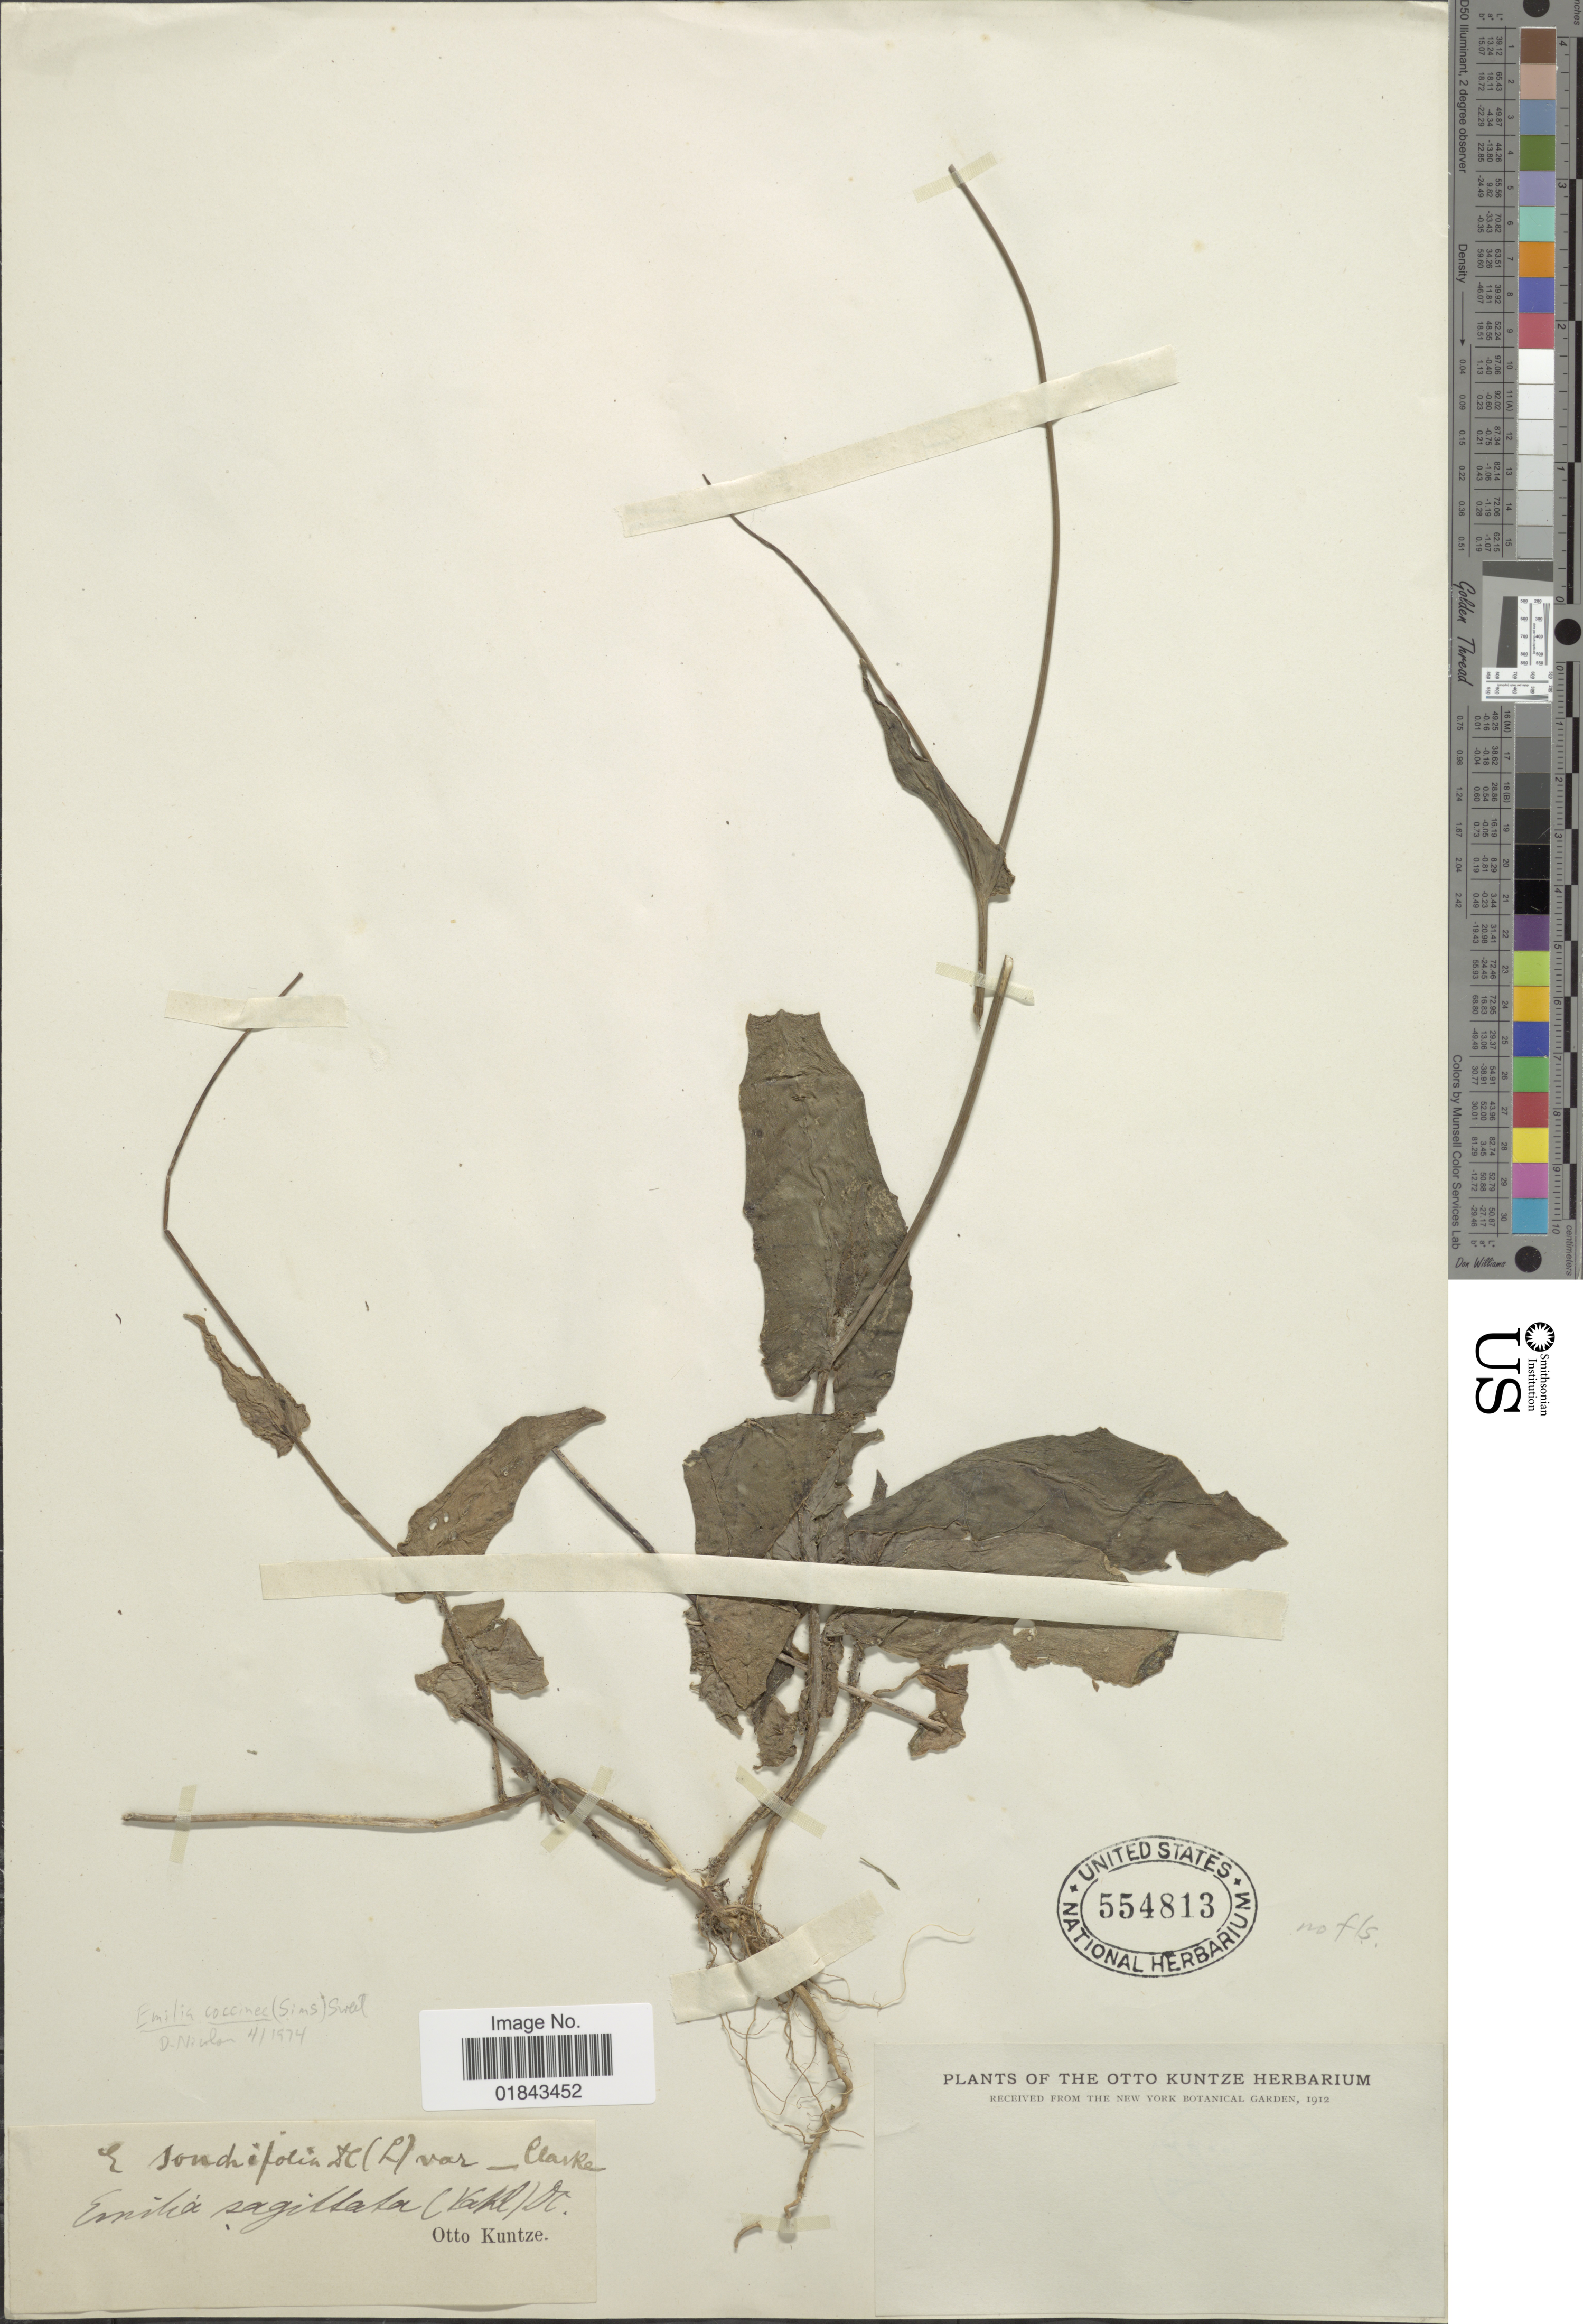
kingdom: Plantae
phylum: Tracheophyta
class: Magnoliopsida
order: Asterales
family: Asteraceae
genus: Emilia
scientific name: Emilia coccinea (Sims) Sweet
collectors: C.E.O. Kuntze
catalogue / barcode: US 554813